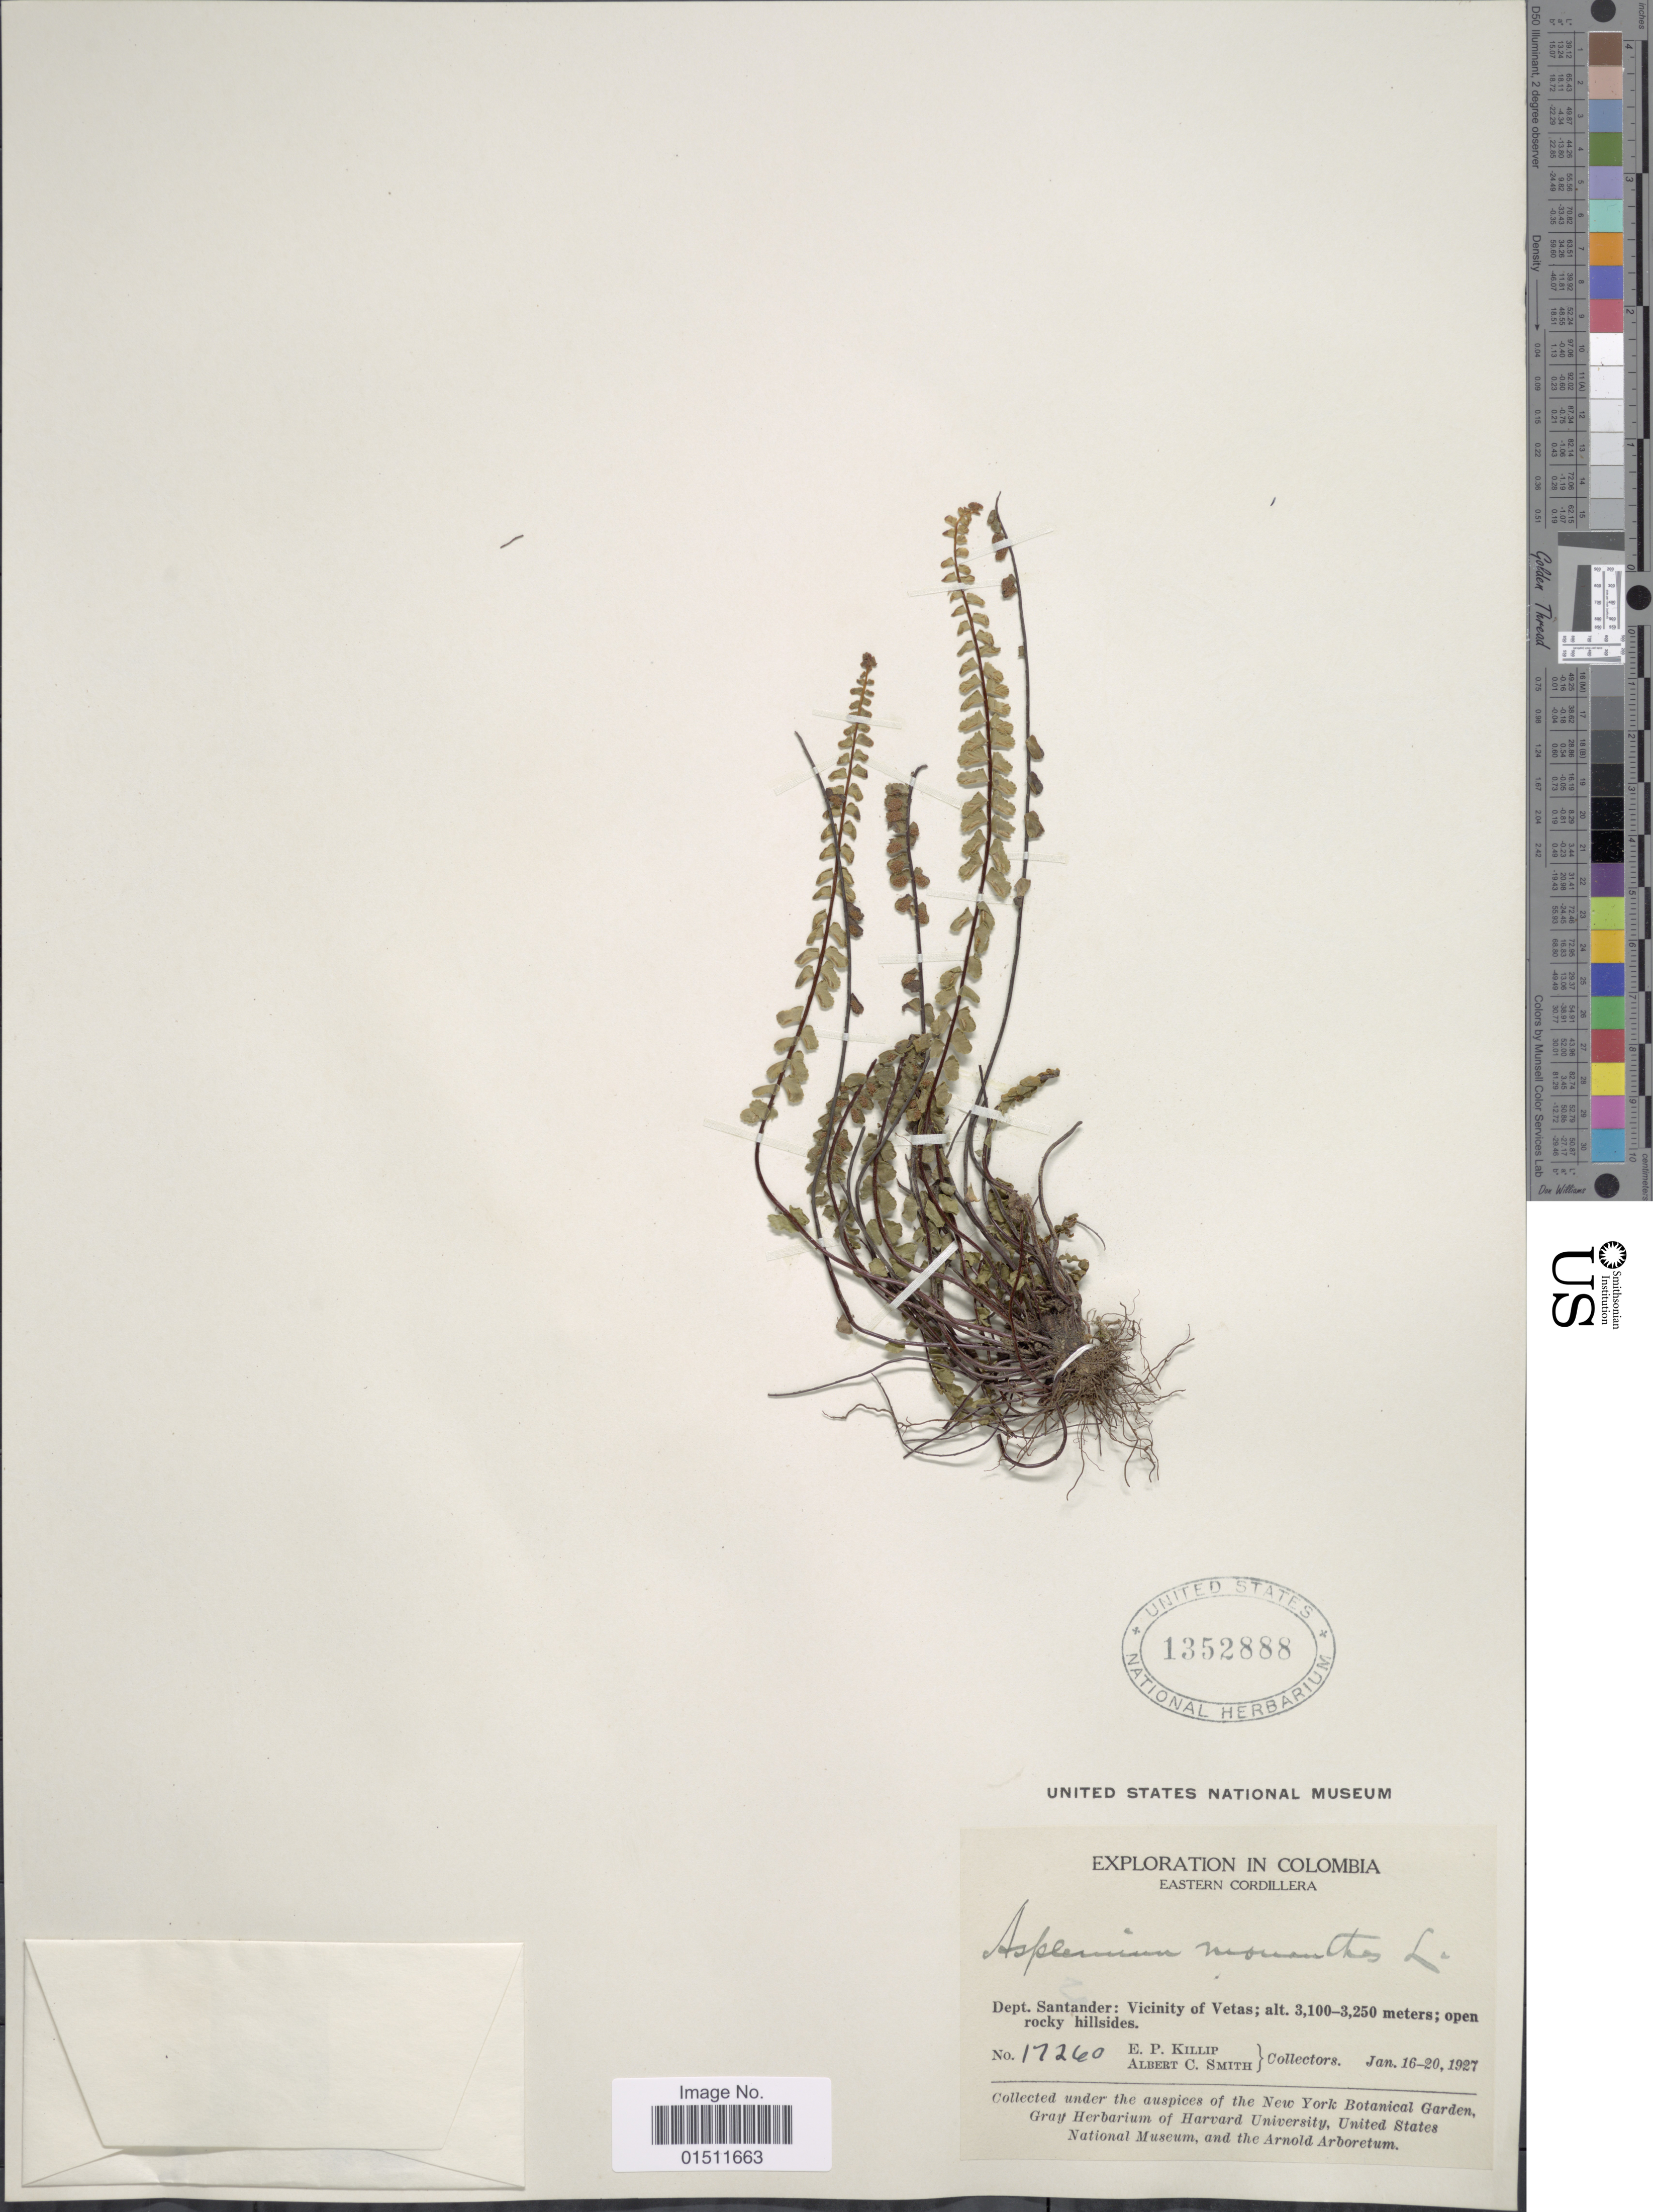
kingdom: Plantae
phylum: Tracheophyta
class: Polypodiopsida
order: Polypodiales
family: Aspleniaceae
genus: Asplenium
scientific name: Asplenium monanthes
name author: L.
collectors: E. P. Killip & A. C. Smith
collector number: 17260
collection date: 1927-01-16/1927-01-20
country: Colombia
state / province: Santander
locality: Eastern Cordillera, dept. Santander: Vicinity of Vetas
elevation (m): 3100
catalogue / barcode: US 1352888